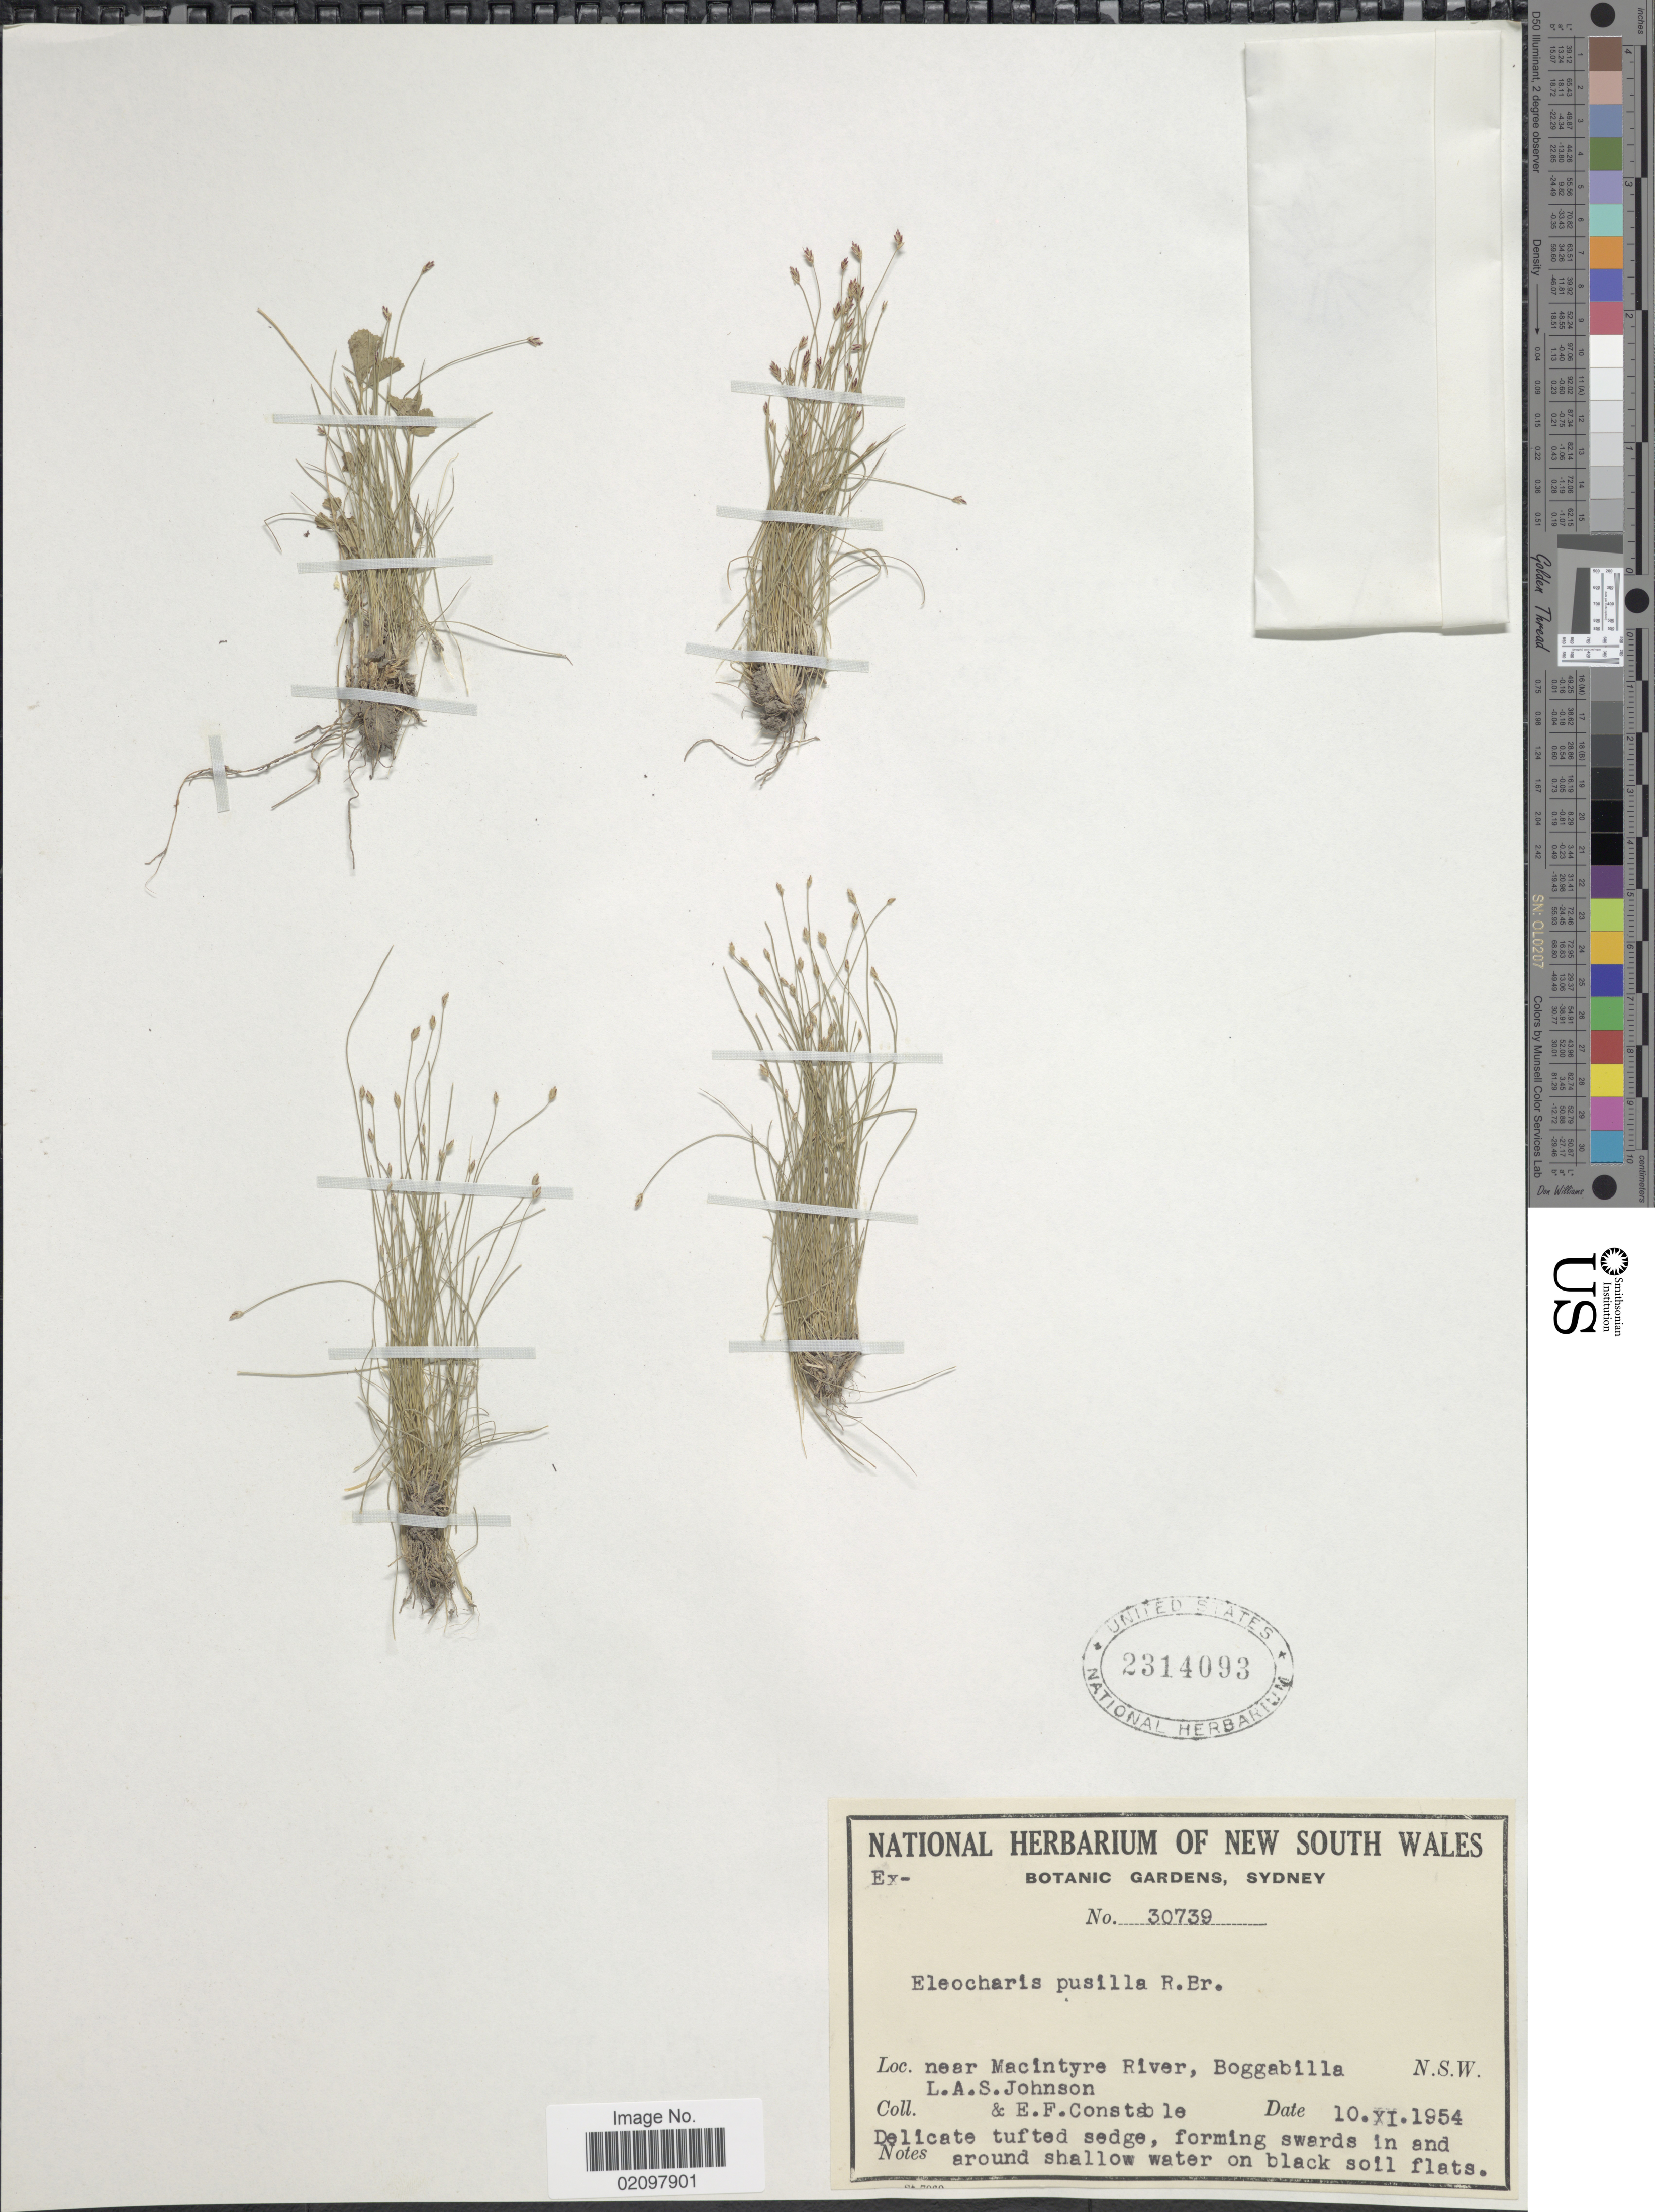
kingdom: Plantae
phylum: Tracheophyta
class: Liliopsida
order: Poales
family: Cyperaceae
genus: Eleocharis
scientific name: Eleocharis pusilla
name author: R. Br.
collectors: L. A. S. Johnson & E. F. Constable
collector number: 30739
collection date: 1954-11-10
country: Australia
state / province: New South Wales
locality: Near Macintyre River, Boggabilla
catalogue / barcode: US 2314093